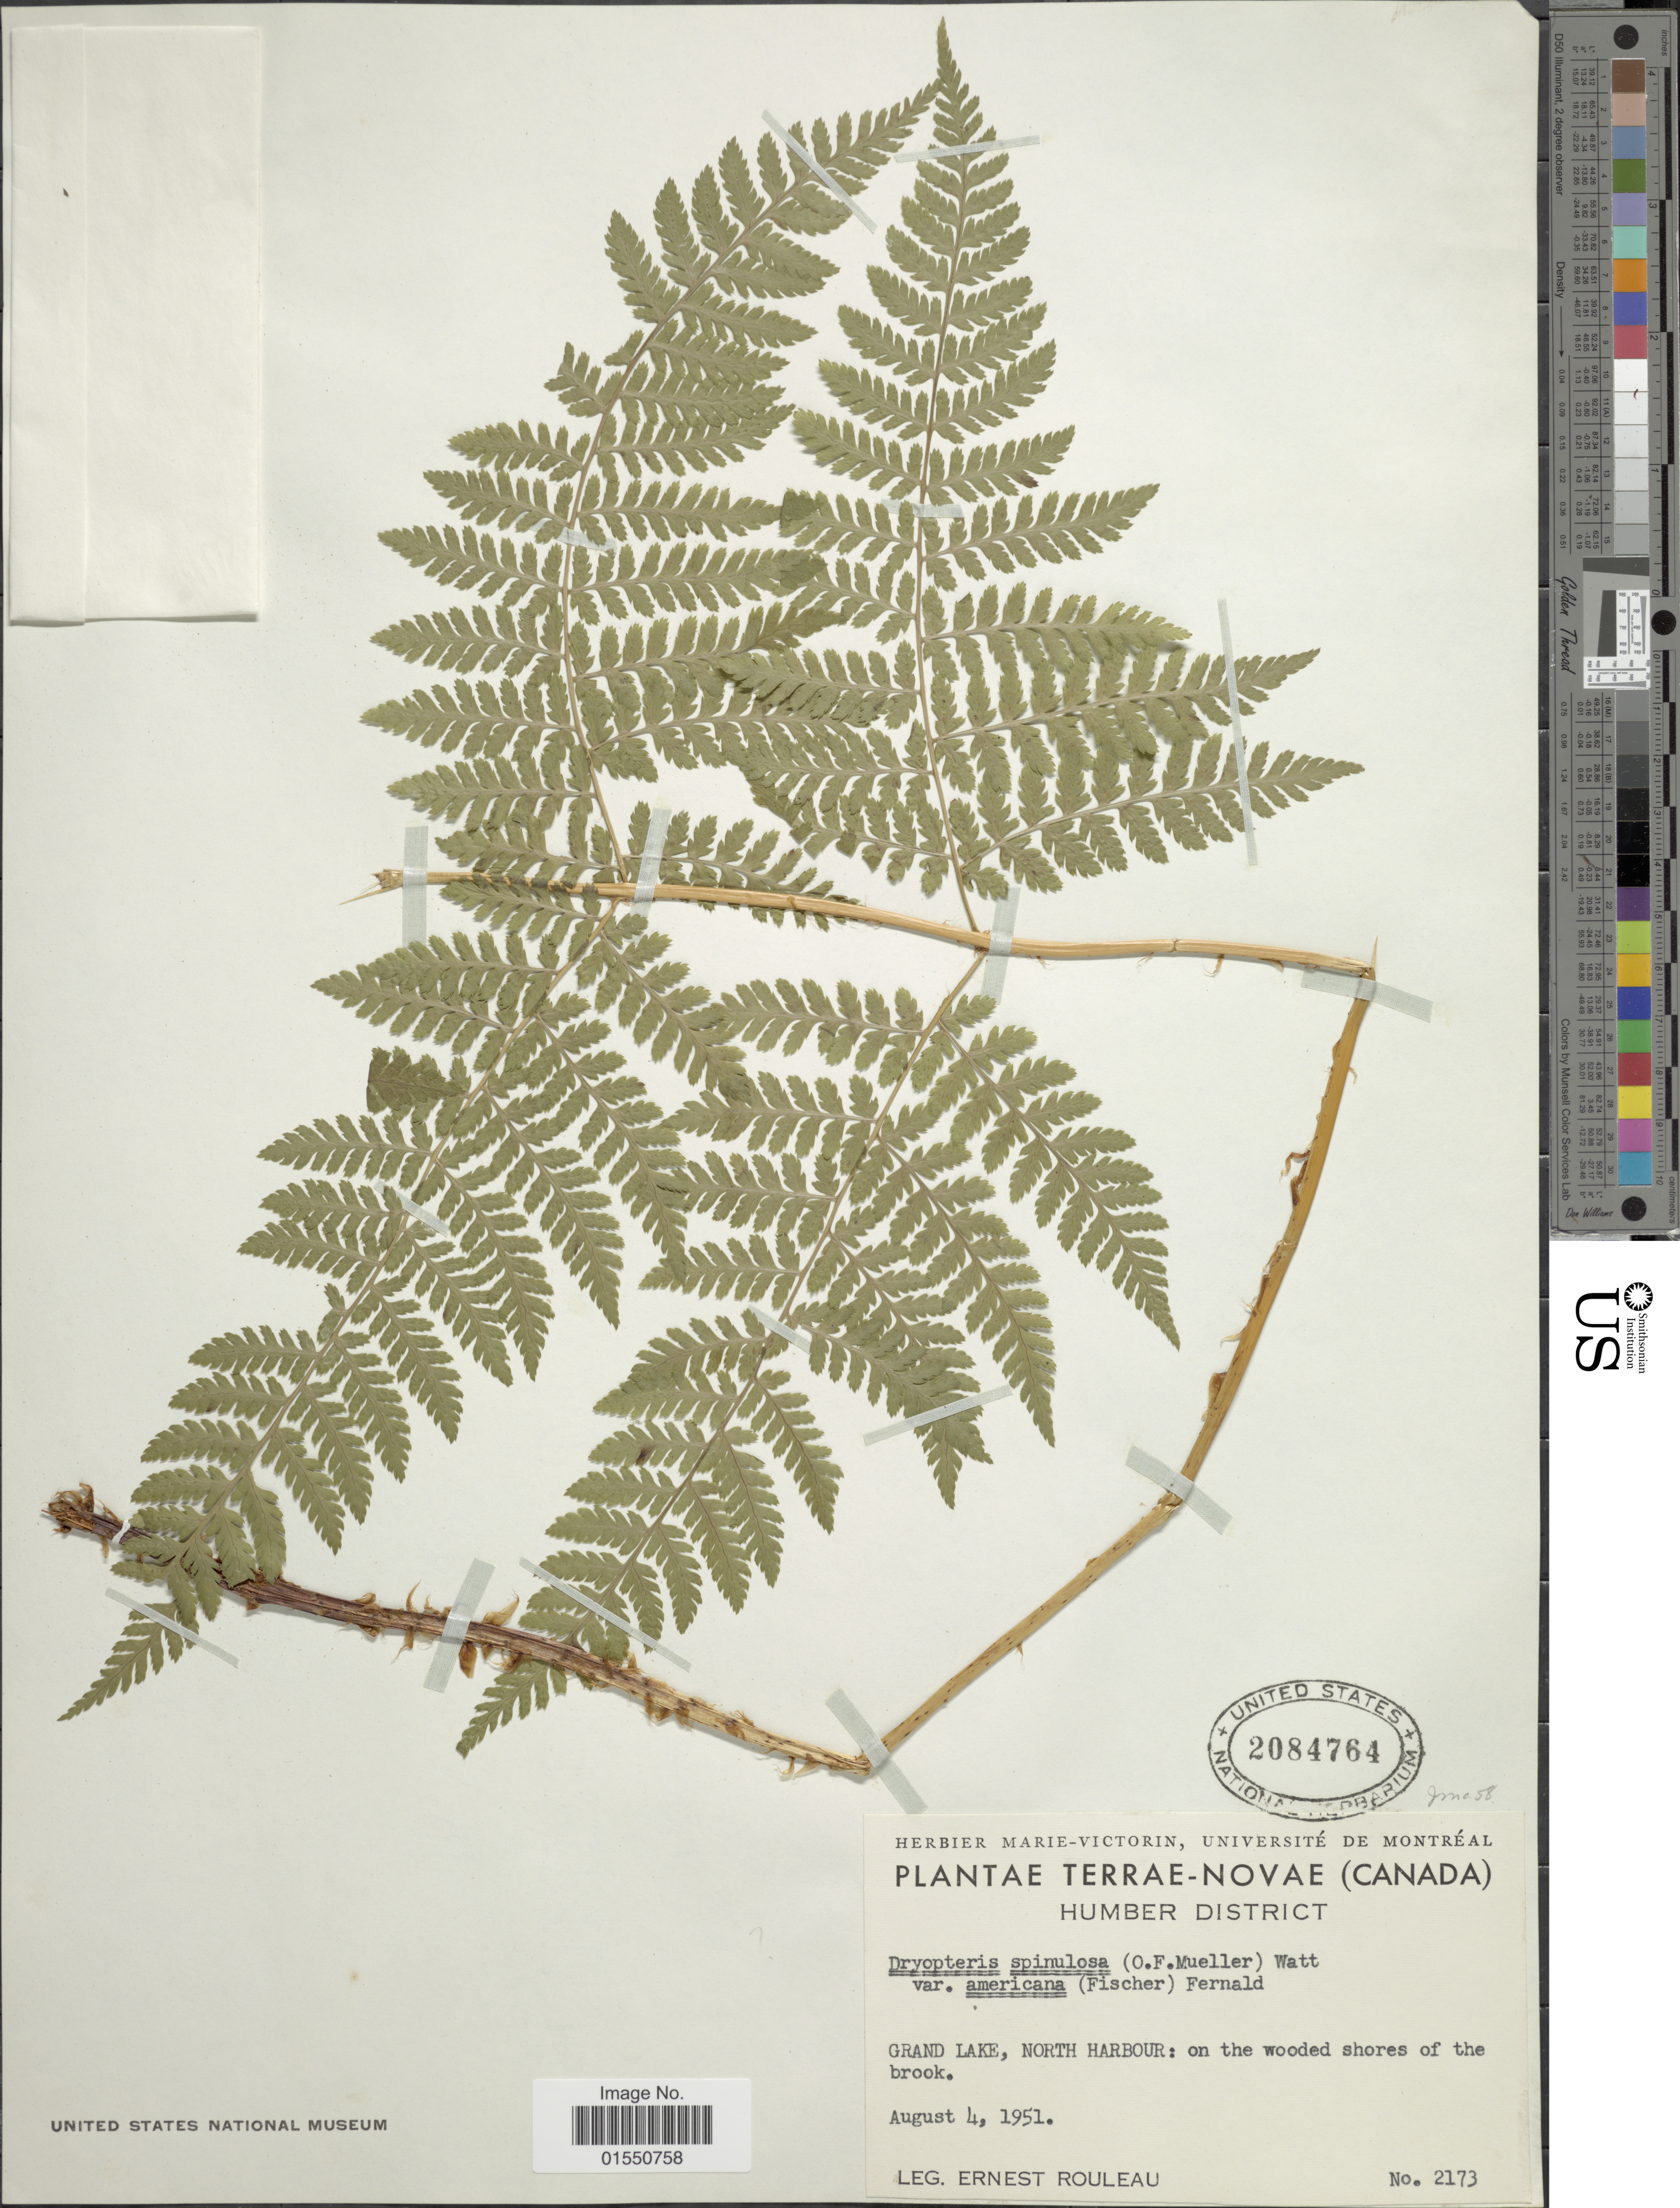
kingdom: Plantae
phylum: Tracheophyta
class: Polypodiopsida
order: Polypodiales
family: Dryopteridaceae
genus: Dryopteris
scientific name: Dryopteris expansa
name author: (C. Presl) Fraser-Jenk. & Jermy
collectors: J. Rouleau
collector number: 2173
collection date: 1951-08-04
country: Canada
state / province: Newfoundland and Labrador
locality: Terrae - Novae, Humber District, Grand Lake, North Harbour: on the wooded shores of the brook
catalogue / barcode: US 2084764